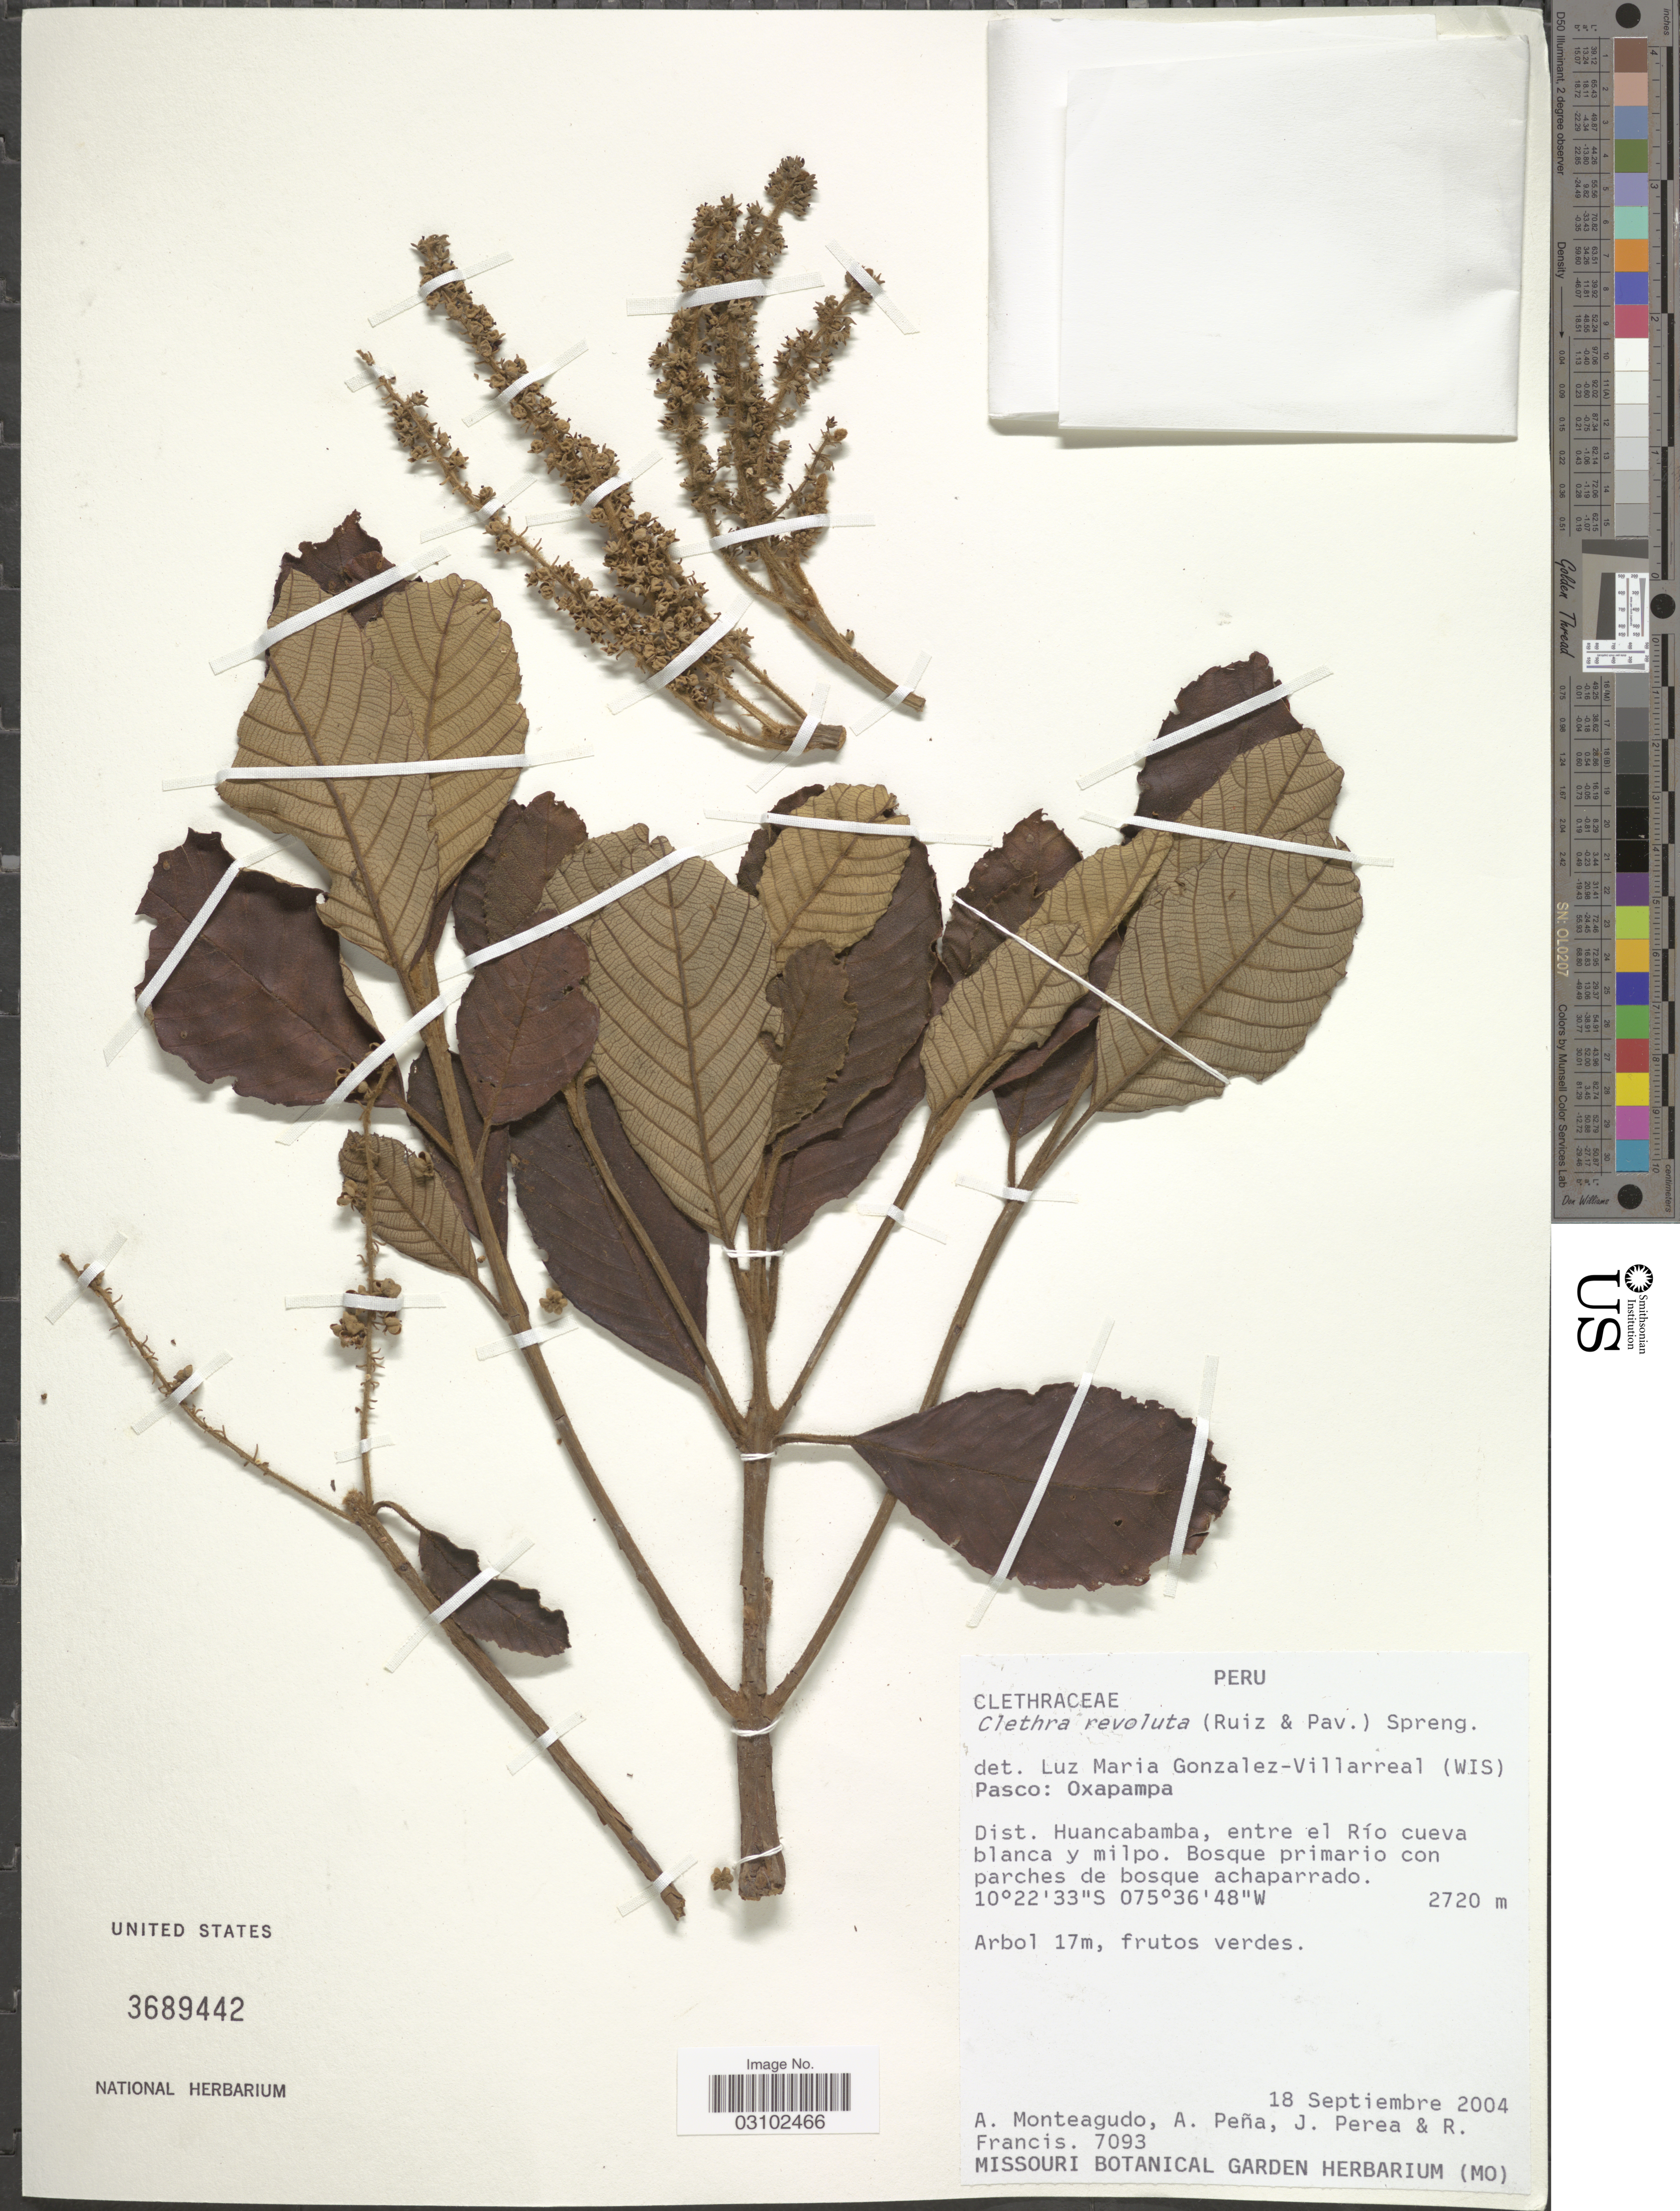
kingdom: Plantae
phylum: Tracheophyta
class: Magnoliopsida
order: Ericales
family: Clethraceae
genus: Clethra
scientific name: Clethra revoluta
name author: (Ruiz & Pav.) Spreng.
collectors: A. Monteagudo, A. Peña, J. Perea & R. Francis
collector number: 7093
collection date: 2004-09-18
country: Peru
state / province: Pasco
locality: Oxapampa. Dist. Huancabamba, entre el Río cueva blanca y milpo.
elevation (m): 2720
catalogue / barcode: US 3689442